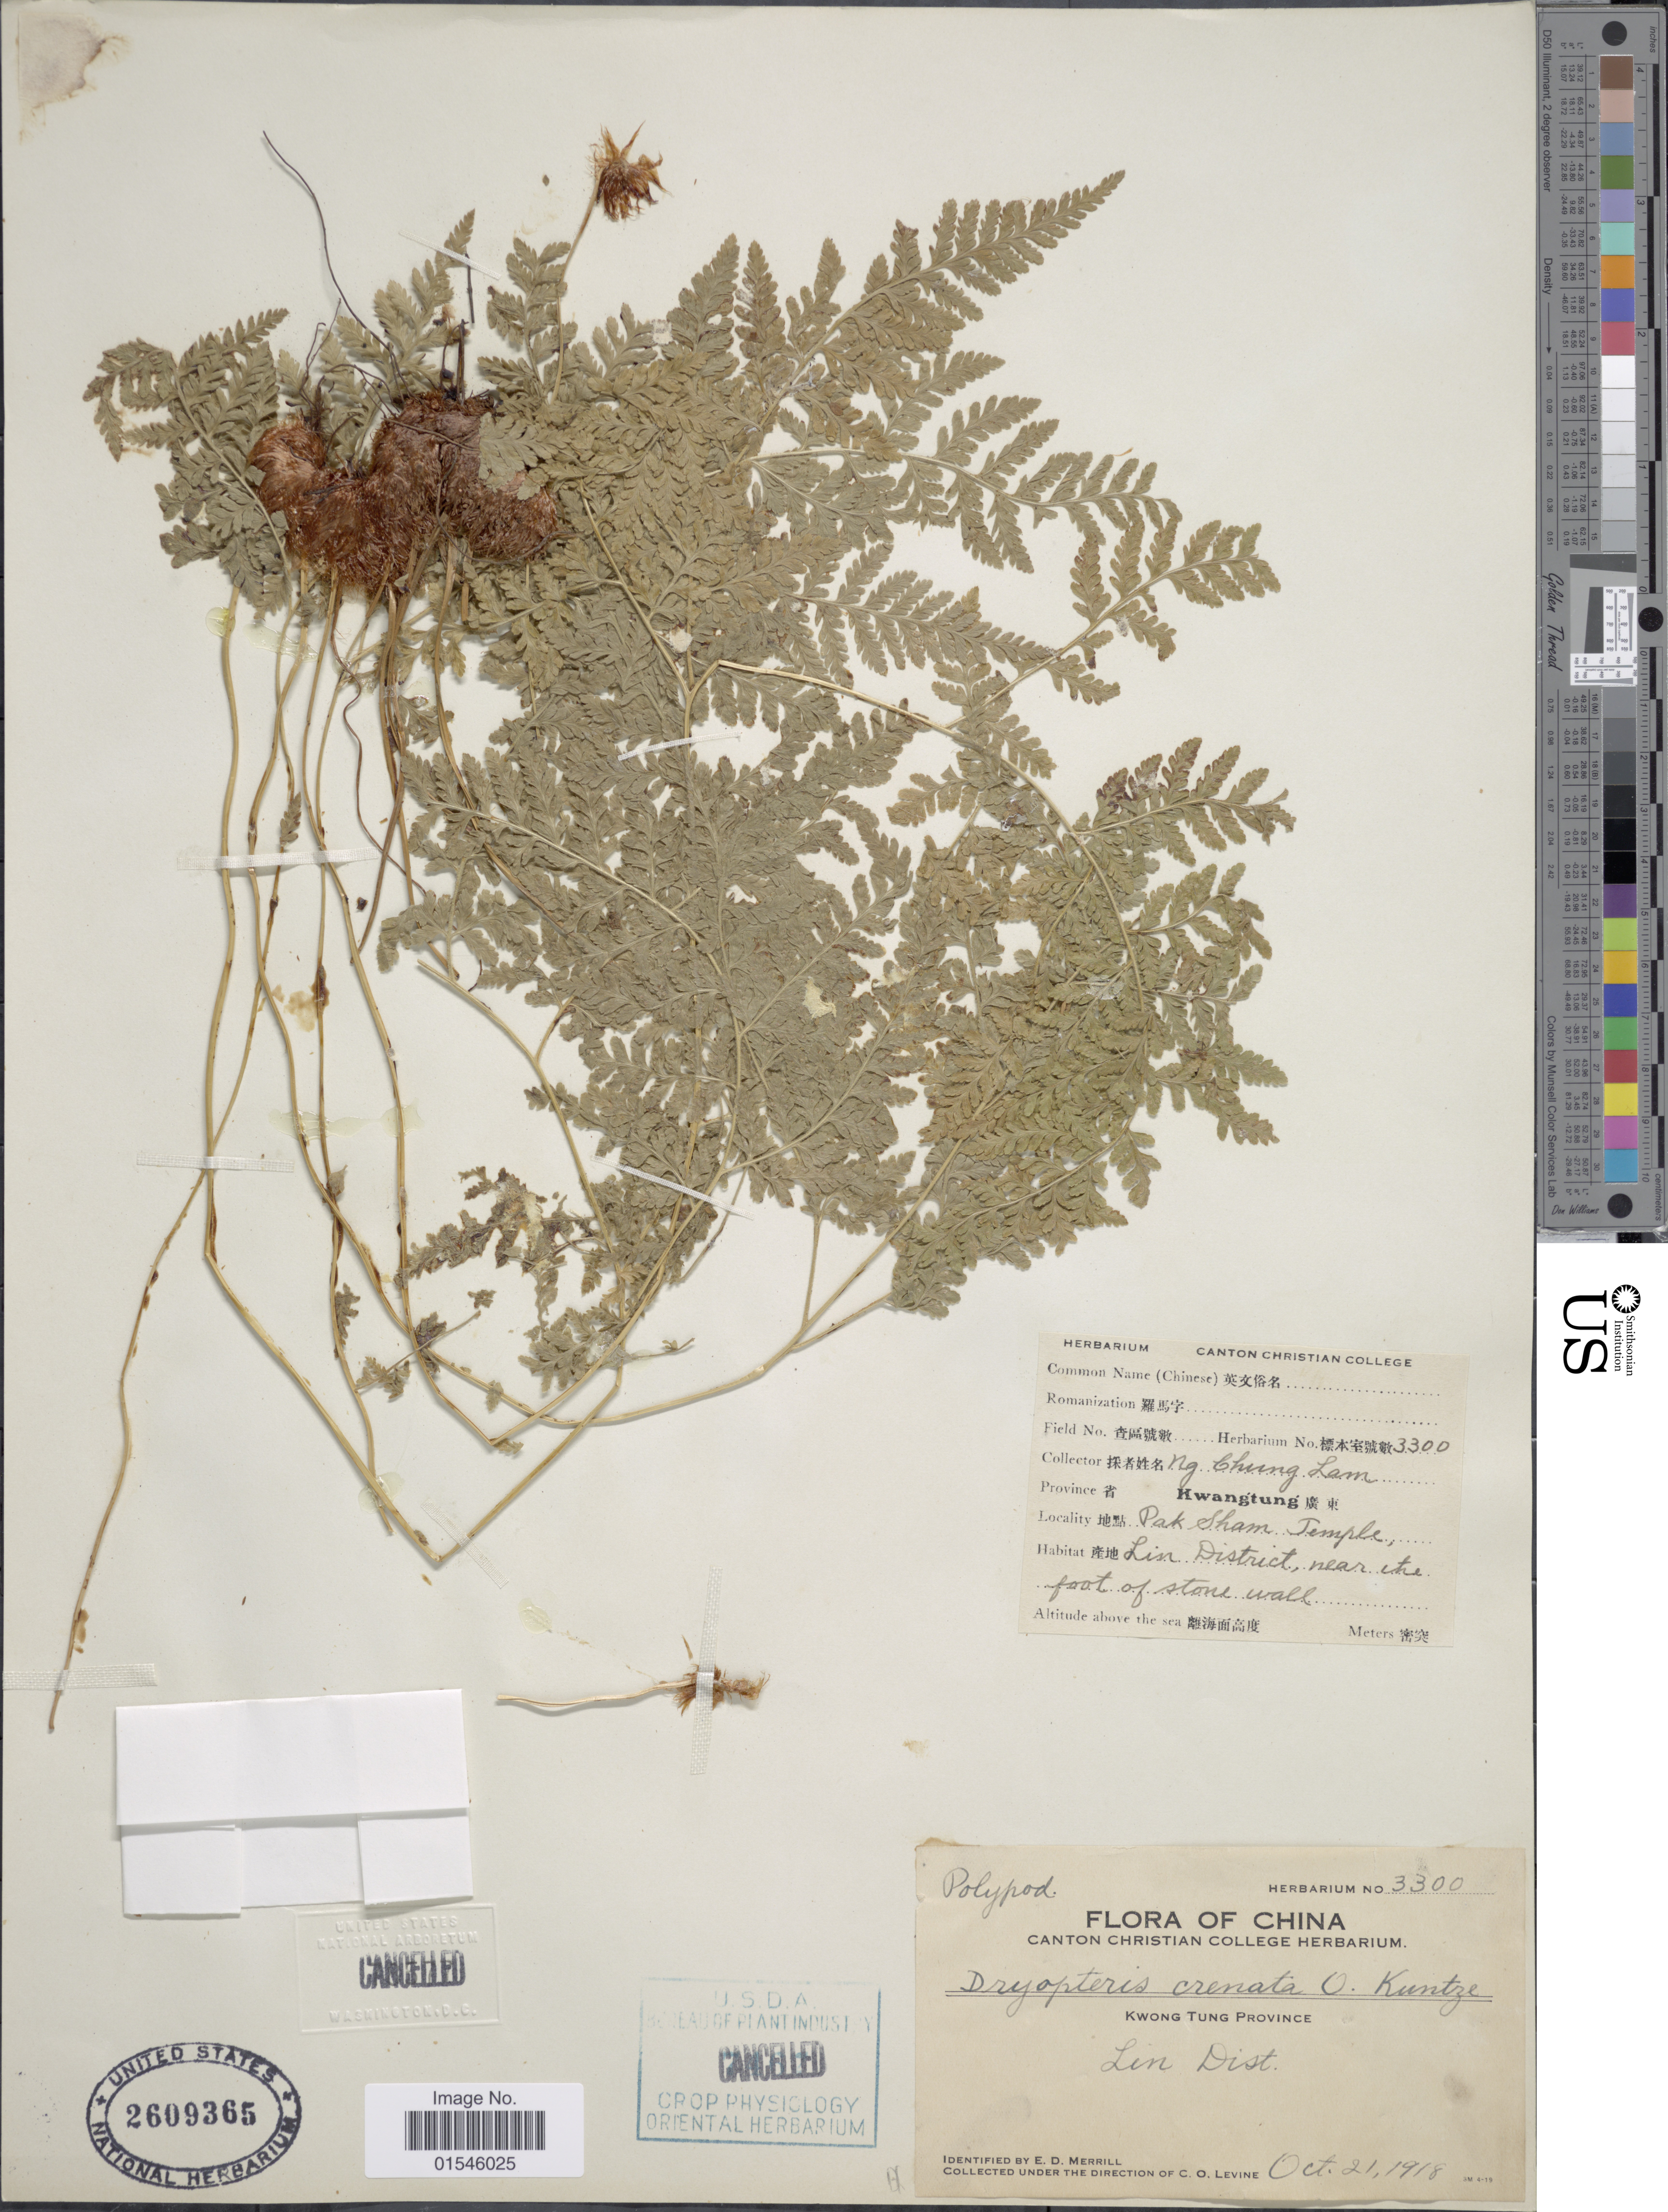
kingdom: Plantae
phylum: Tracheophyta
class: Polypodiopsida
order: Polypodiales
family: Hypodematiaceae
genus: Hypodematium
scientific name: Hypodematium crenatum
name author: (Forssk.) Kuhn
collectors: C. L. Ng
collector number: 3300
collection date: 1918-10-21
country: China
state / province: Guangdong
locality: Kwangtung, pak Sham Temple, Kwong Tung province, Lin Dist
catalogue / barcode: US 2609365